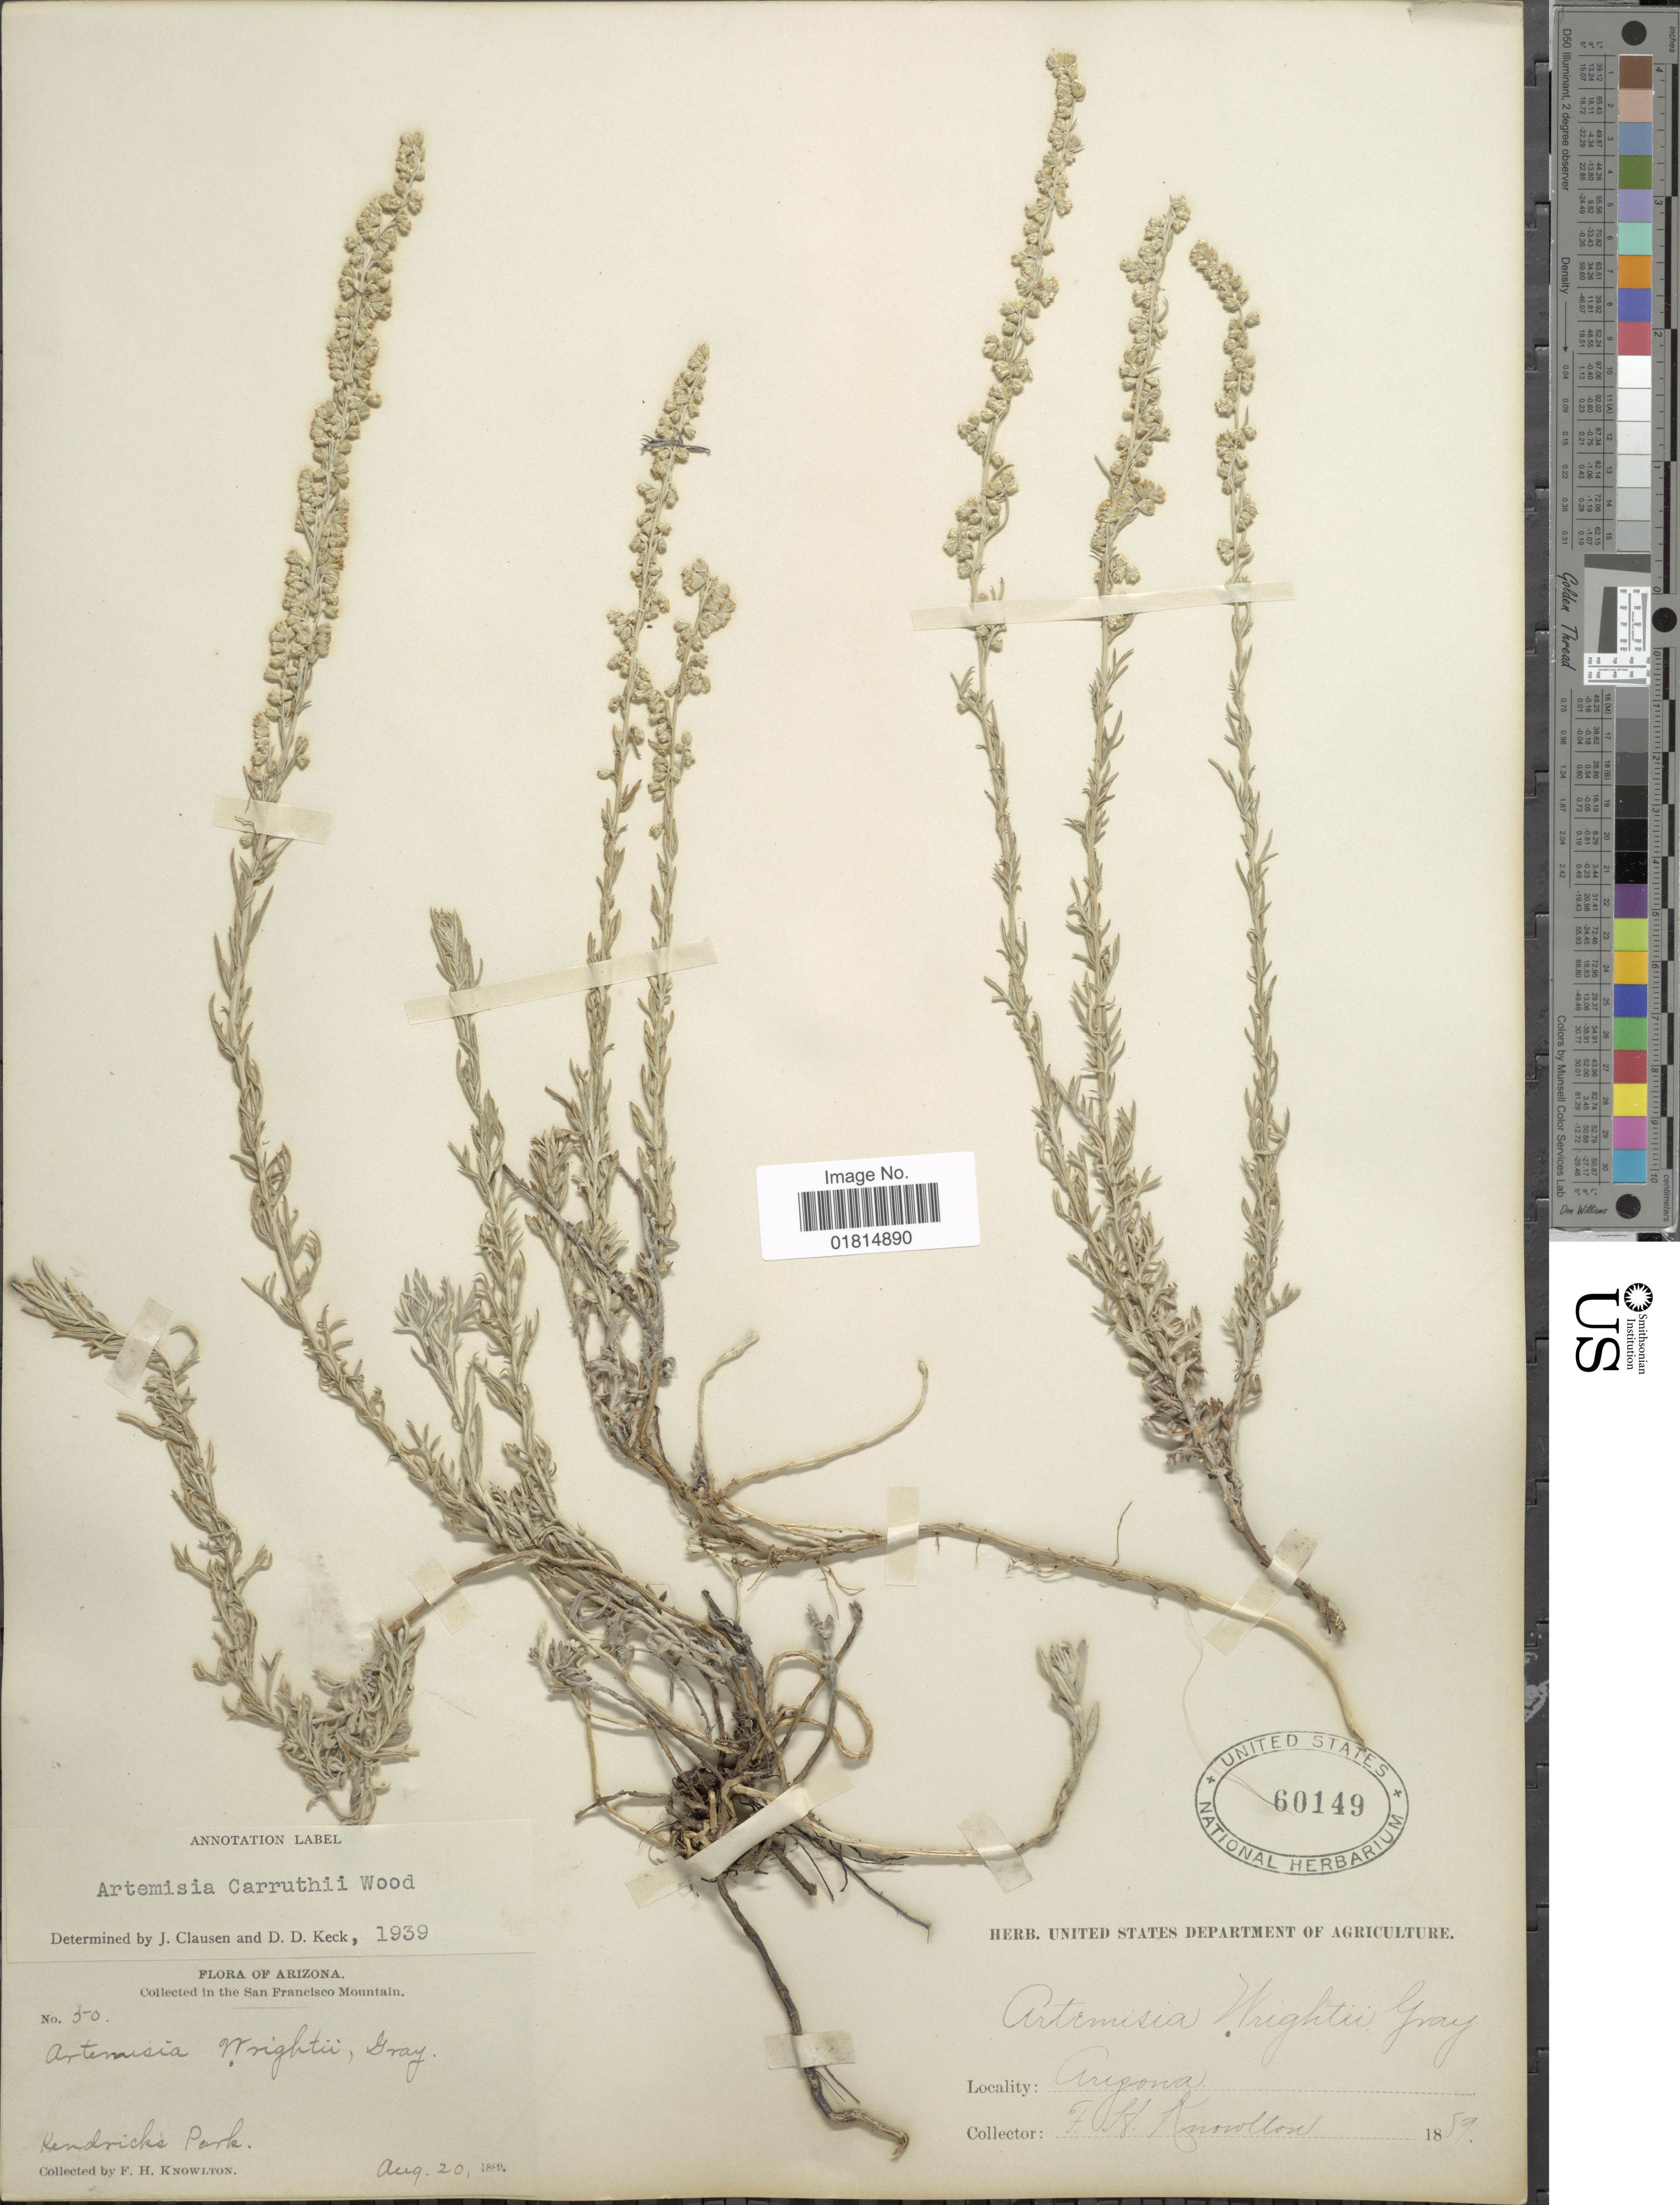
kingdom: Plantae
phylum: Tracheophyta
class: Magnoliopsida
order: Asterales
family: Asteraceae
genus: Artemisia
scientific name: Artemisia carruthii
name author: Alph. Wood ex Carruth.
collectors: F. H. Knowlton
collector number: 50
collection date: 1889-08-20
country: United States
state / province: Arizona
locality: In the San Francisco Mountain. Kendrick's Park.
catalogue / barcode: US 60149